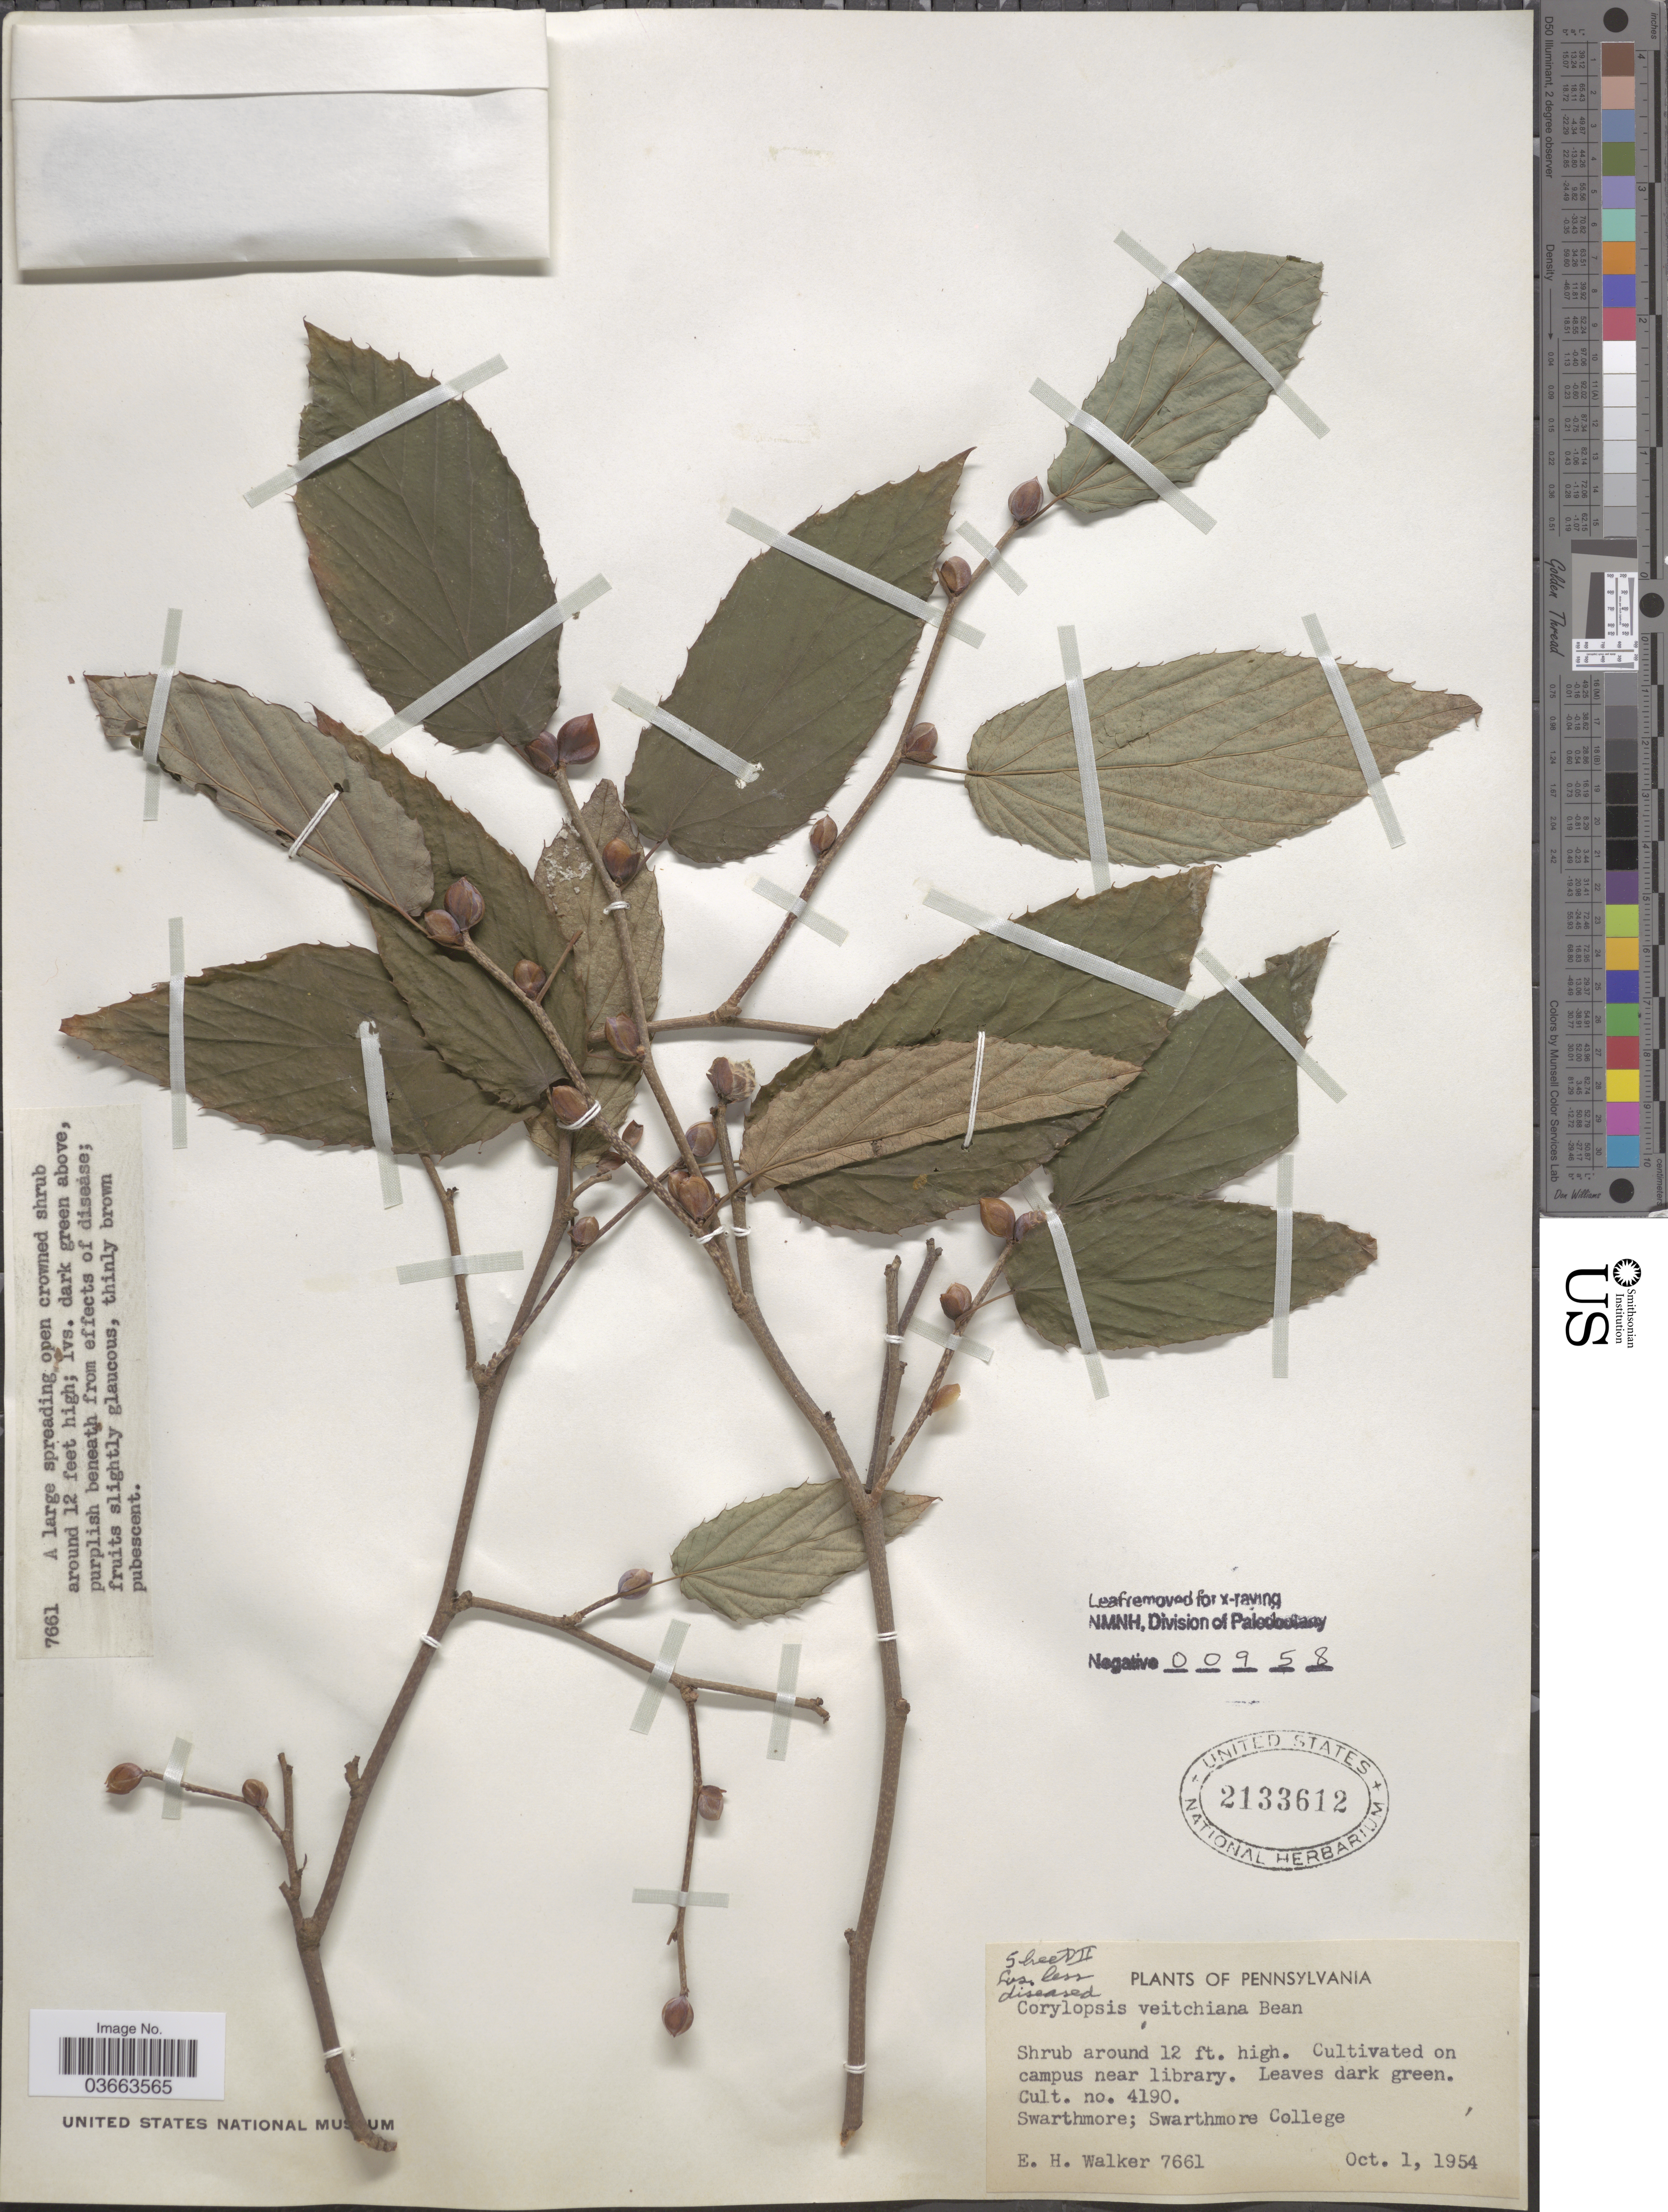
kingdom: Plantae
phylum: Tracheophyta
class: Magnoliopsida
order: Saxifragales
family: Hamamelidaceae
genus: Corylopsis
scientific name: Corylopsis veitchiana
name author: Bean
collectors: E. H. Walker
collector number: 7661?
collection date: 1954-10-01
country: United States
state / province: Pennsylvania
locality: On campus near library. Swarthmore; Swarthmore College.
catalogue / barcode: US 2133612